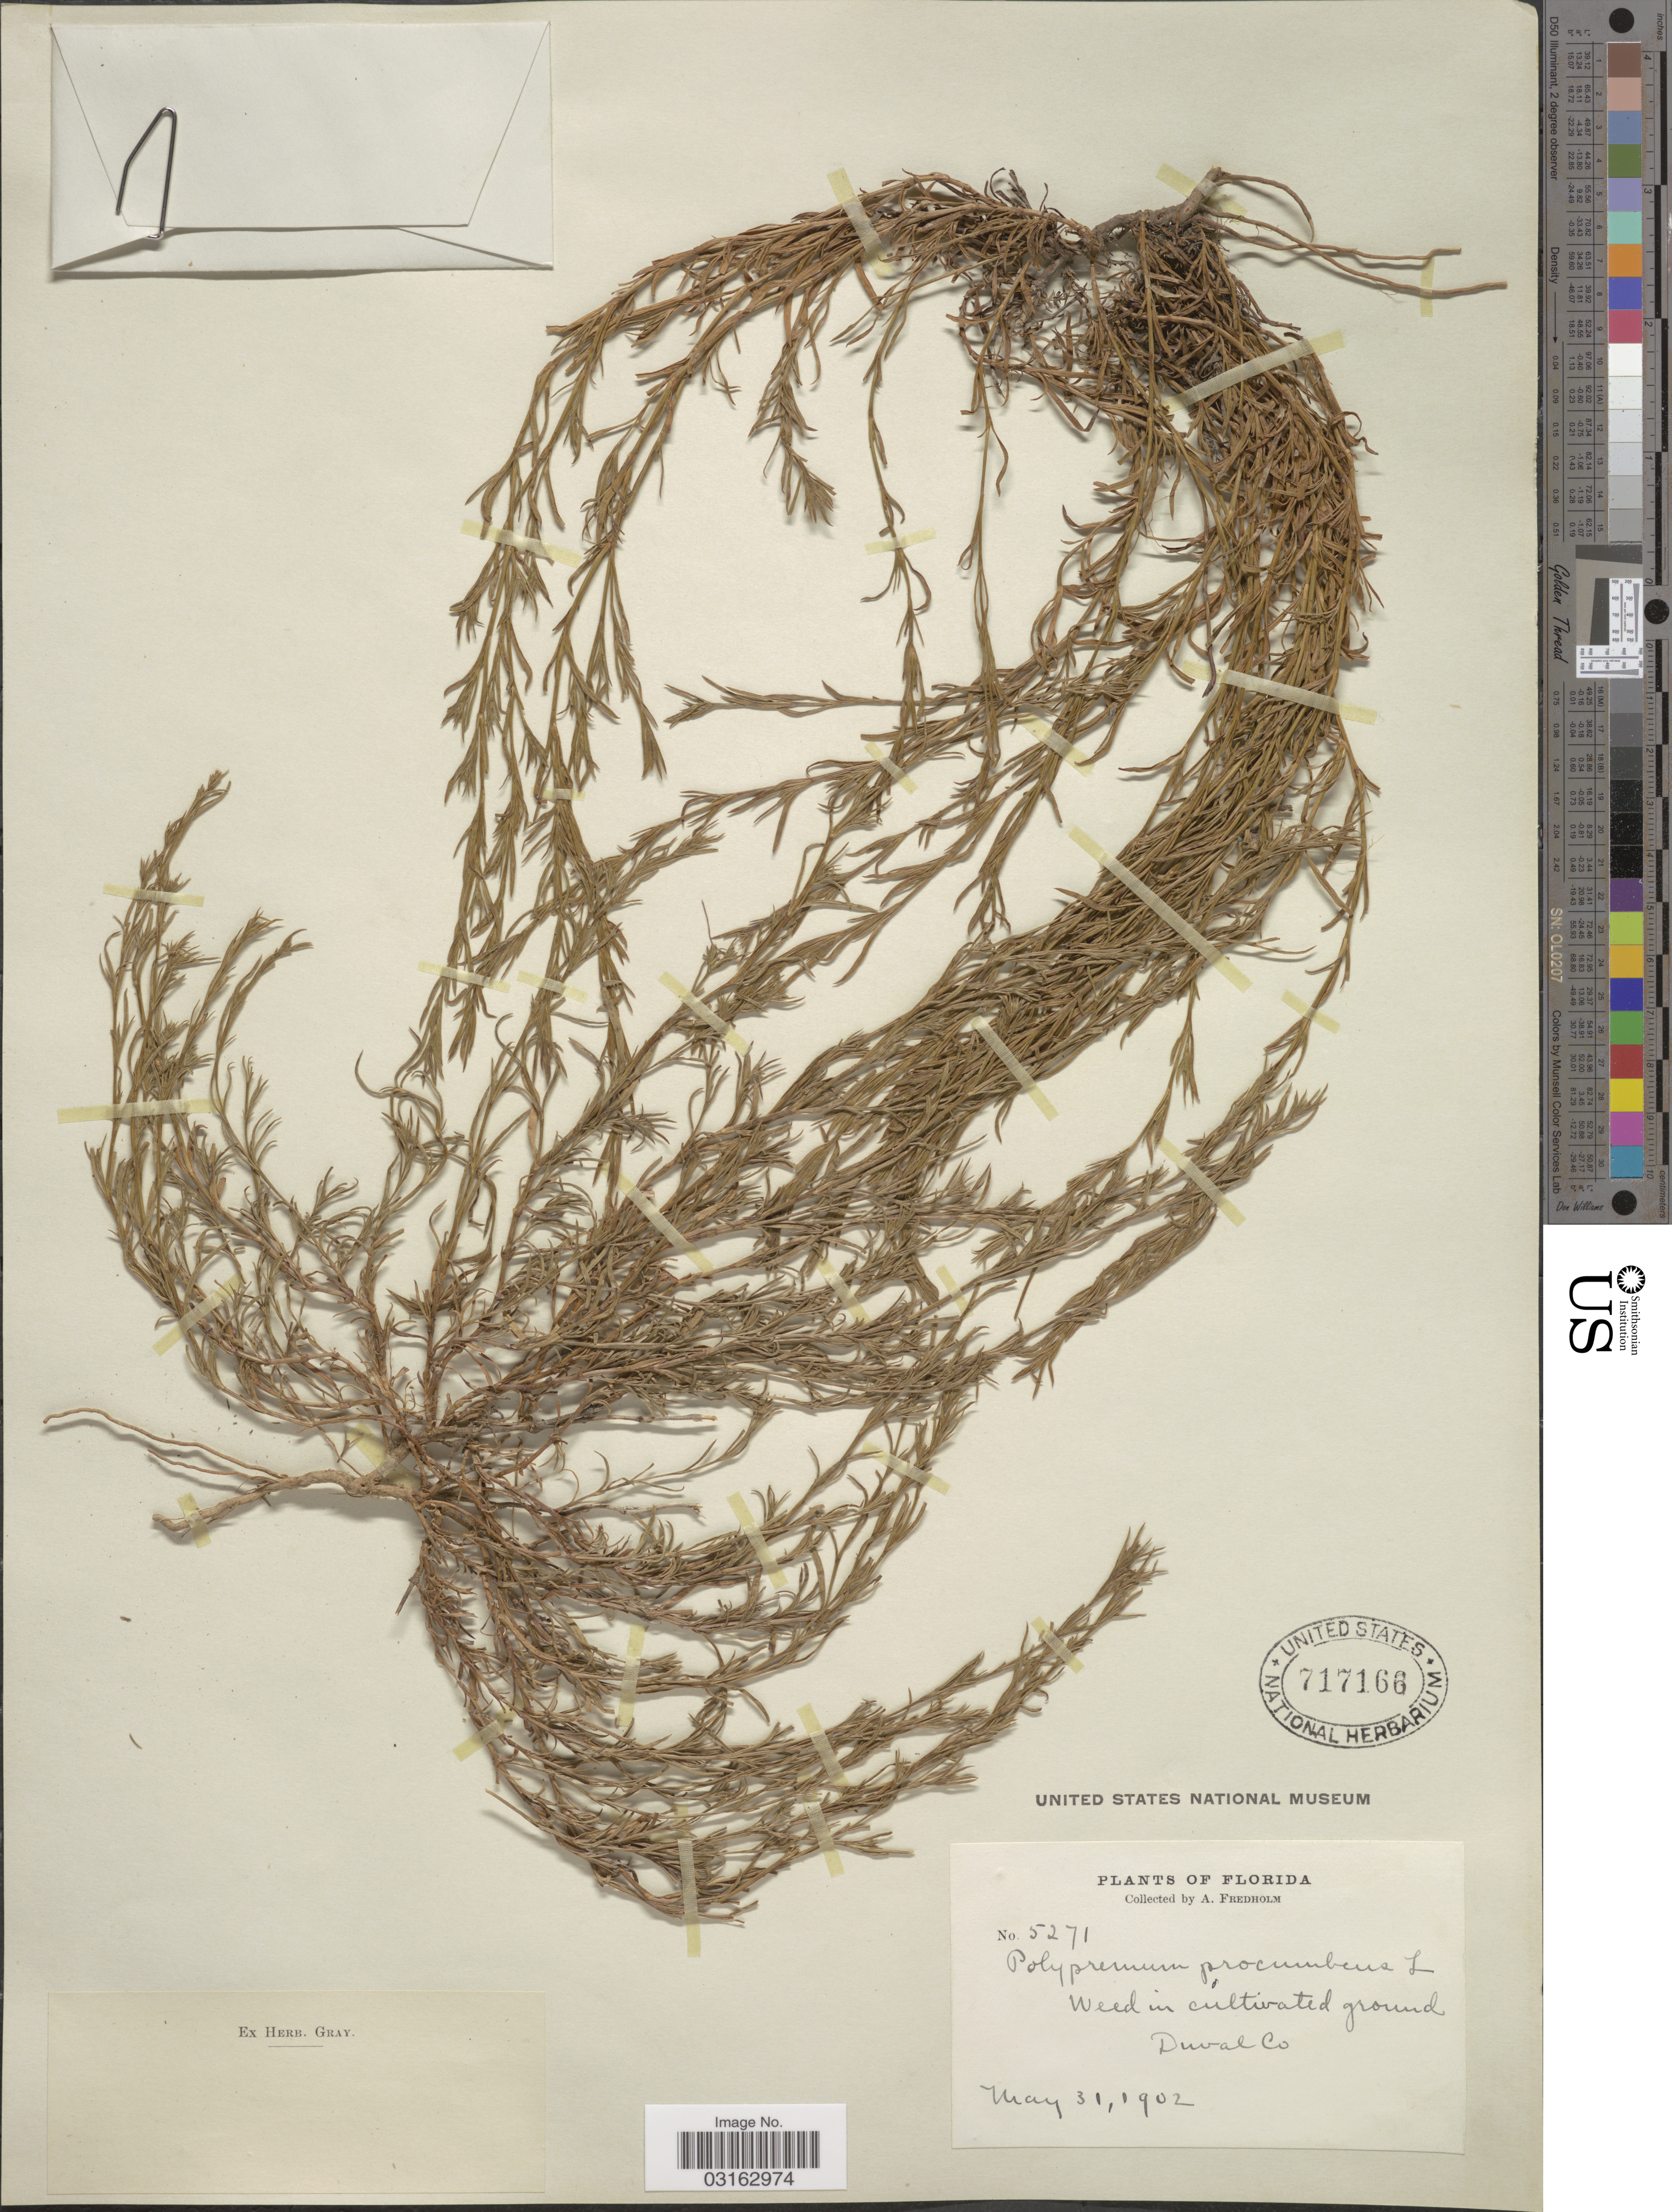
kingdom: Plantae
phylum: Tracheophyta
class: Magnoliopsida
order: Lamiales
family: Tetrachondraceae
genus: Polypremum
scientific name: Polypremum procumbens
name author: L.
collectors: A. Fredholm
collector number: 5271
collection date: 1902-05-31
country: United States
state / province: Florida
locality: Duval Co.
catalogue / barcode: US 717166